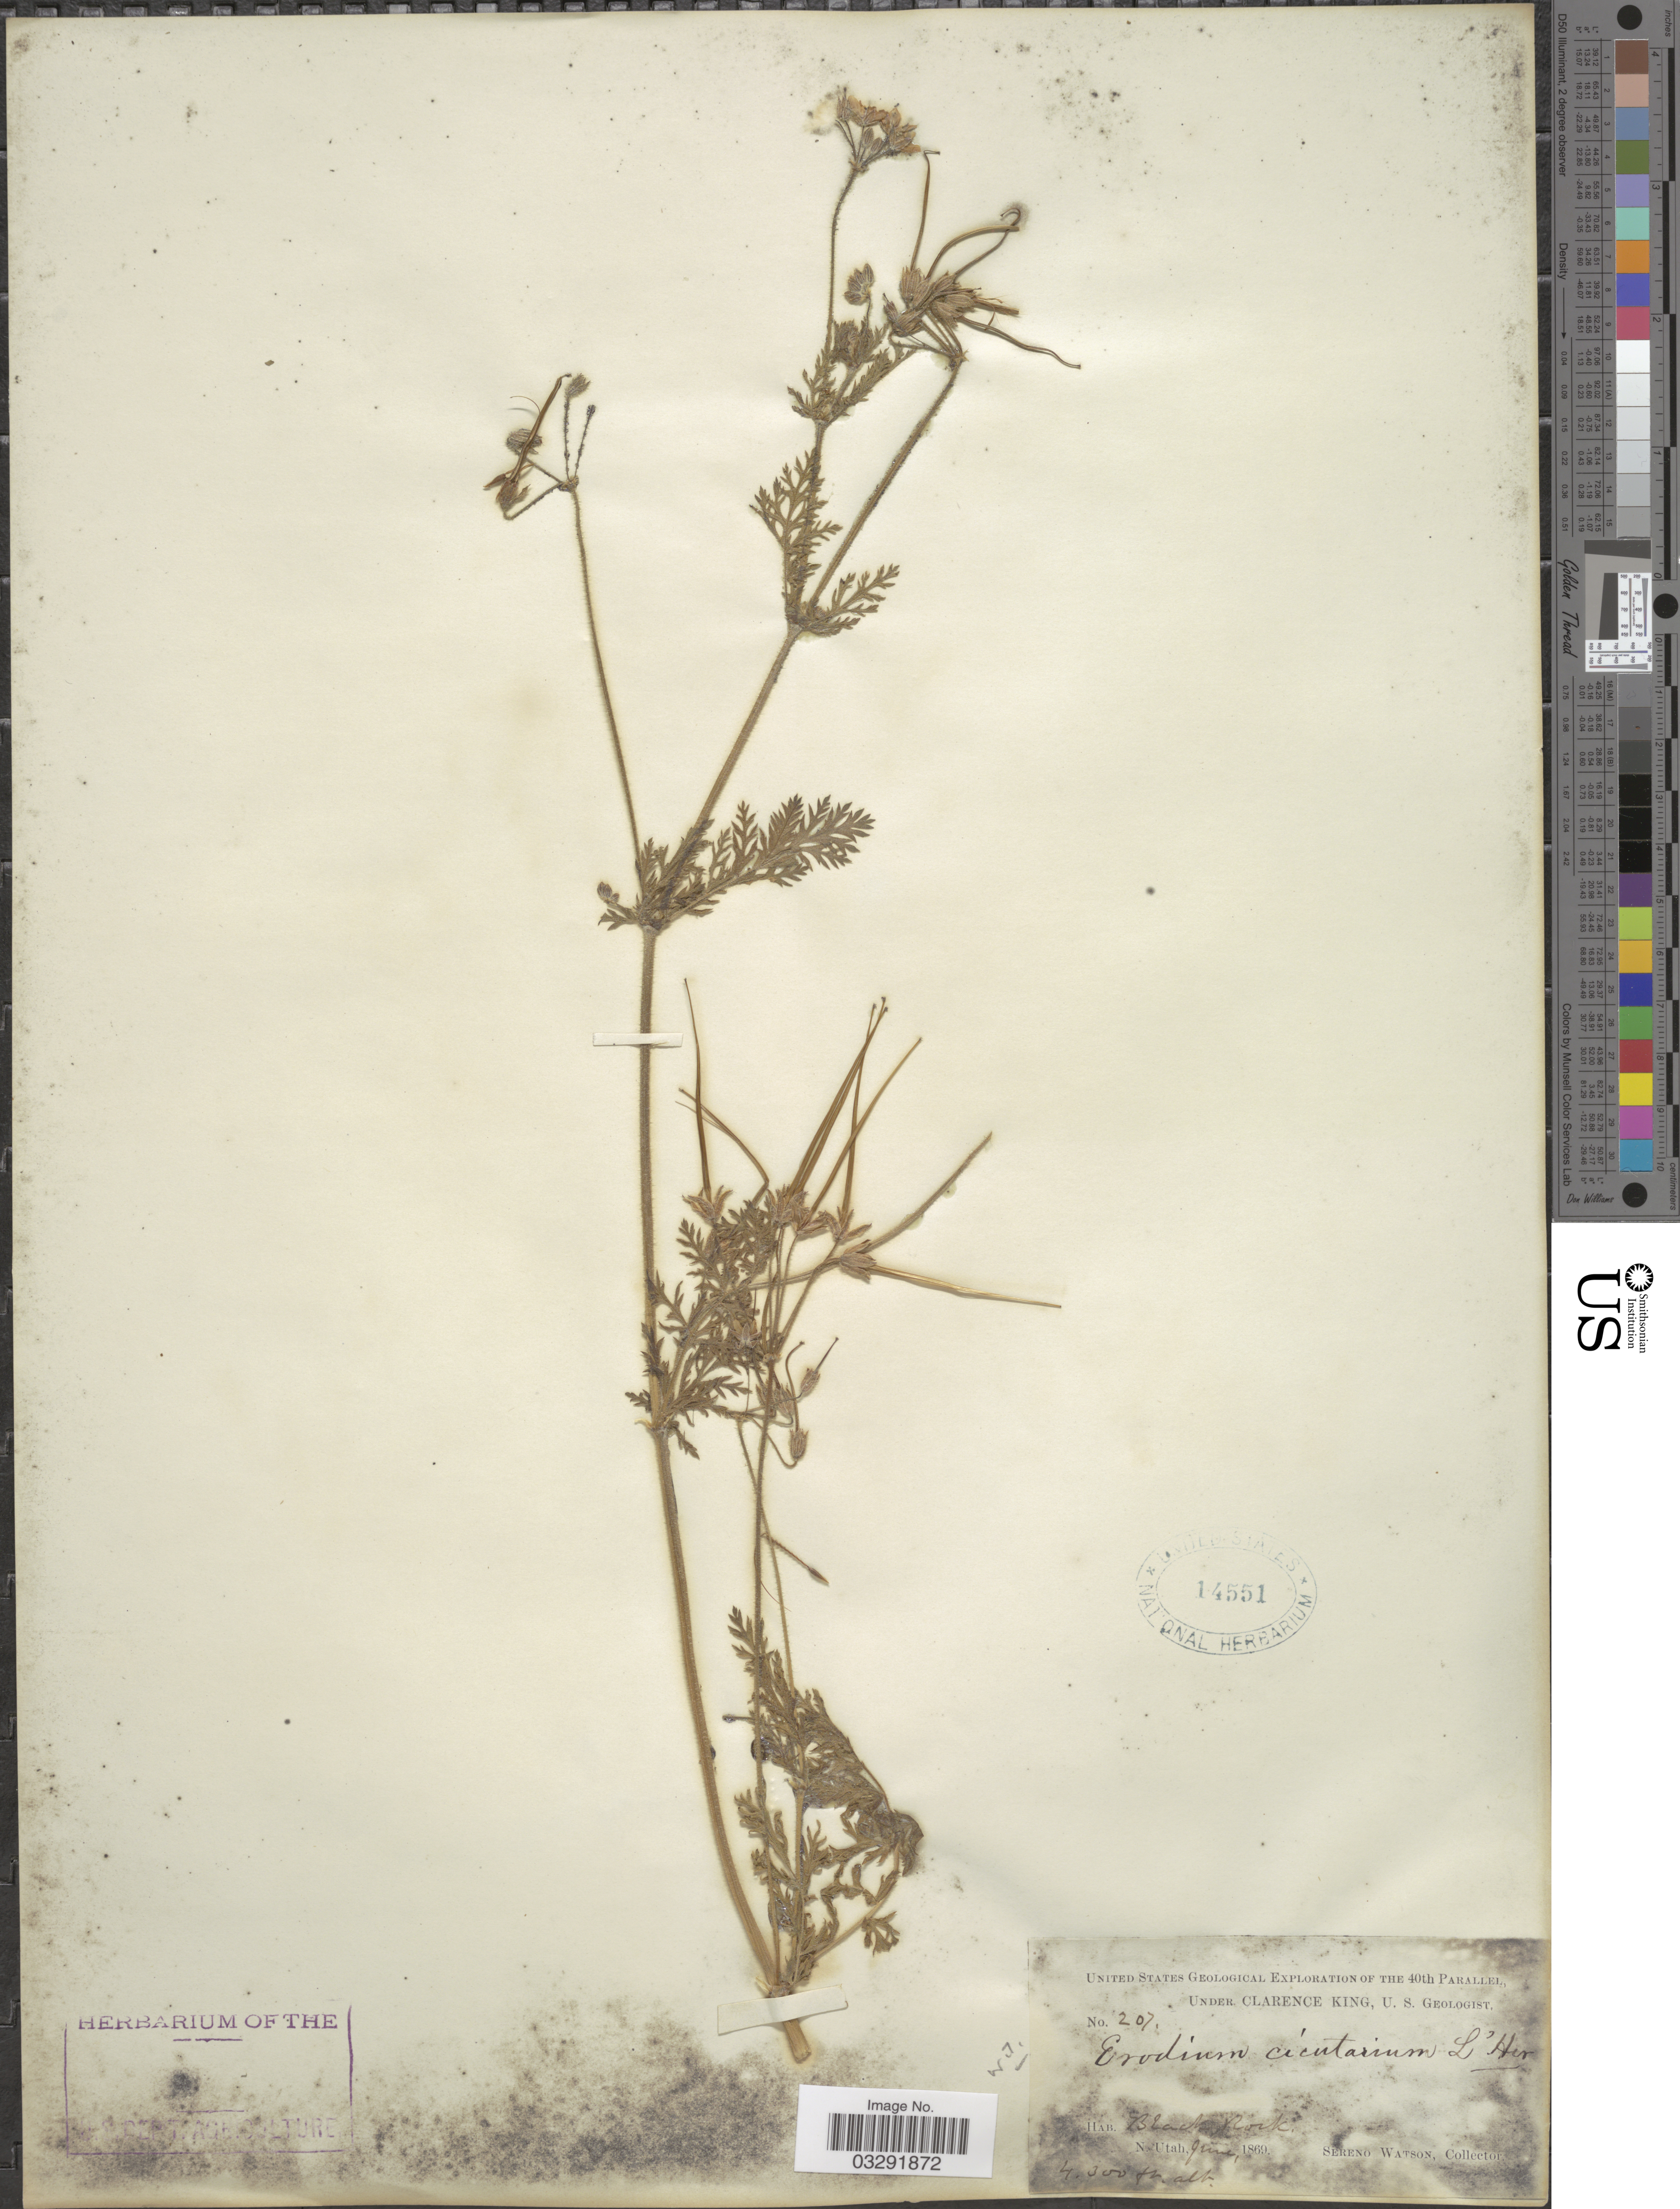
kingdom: Plantae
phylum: Tracheophyta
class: Magnoliopsida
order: Geraniales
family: Geraniaceae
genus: Erodium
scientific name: Erodium cicutarium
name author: (L.) L'Hér.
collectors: S. Watson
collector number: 207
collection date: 1869-06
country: United States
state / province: Utah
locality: Black Rock. N. Utah.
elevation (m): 1311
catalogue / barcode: US 14551